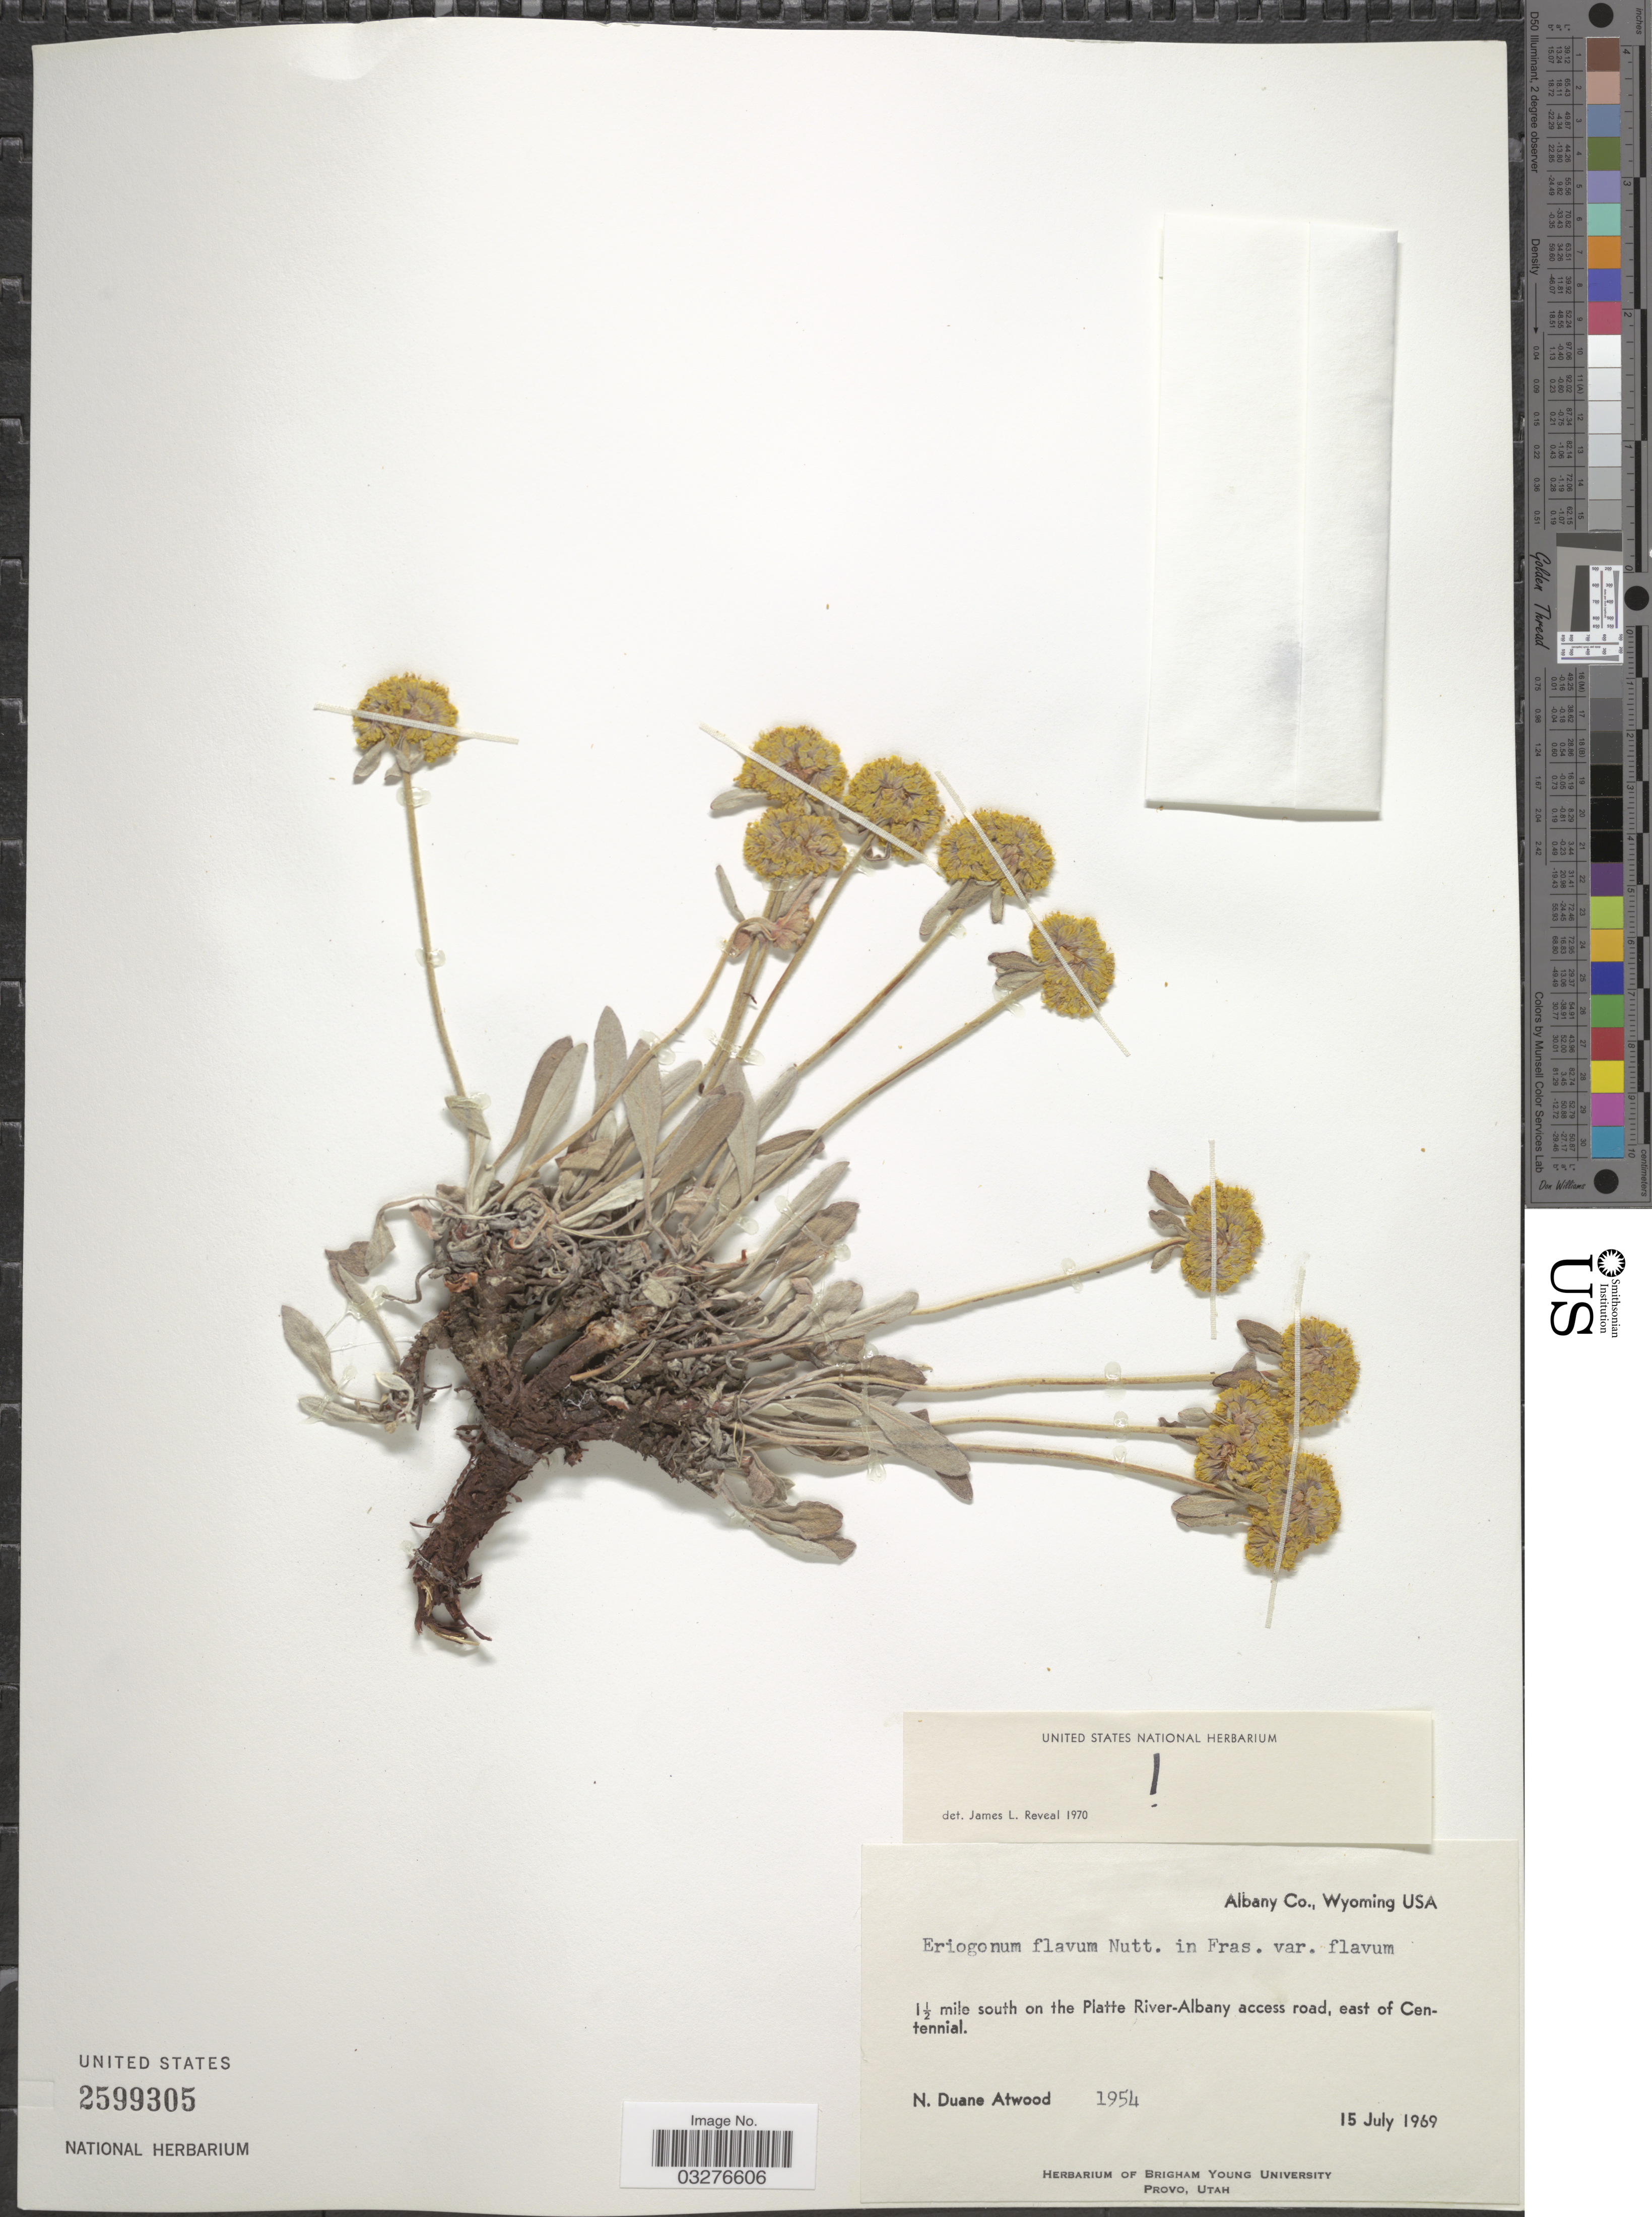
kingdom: Plantae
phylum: Tracheophyta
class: Magnoliopsida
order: Caryophyllales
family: Polygonaceae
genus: Eriogonum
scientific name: Eriogonum flavum var. flavum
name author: Nutt. ex Benth.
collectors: N. Atwood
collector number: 1954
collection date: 1969-07-15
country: United States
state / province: Wyoming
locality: Albany Co., 1½ mile south on the Platte River-Albany access road, east of Centennial.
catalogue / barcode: US 2599305